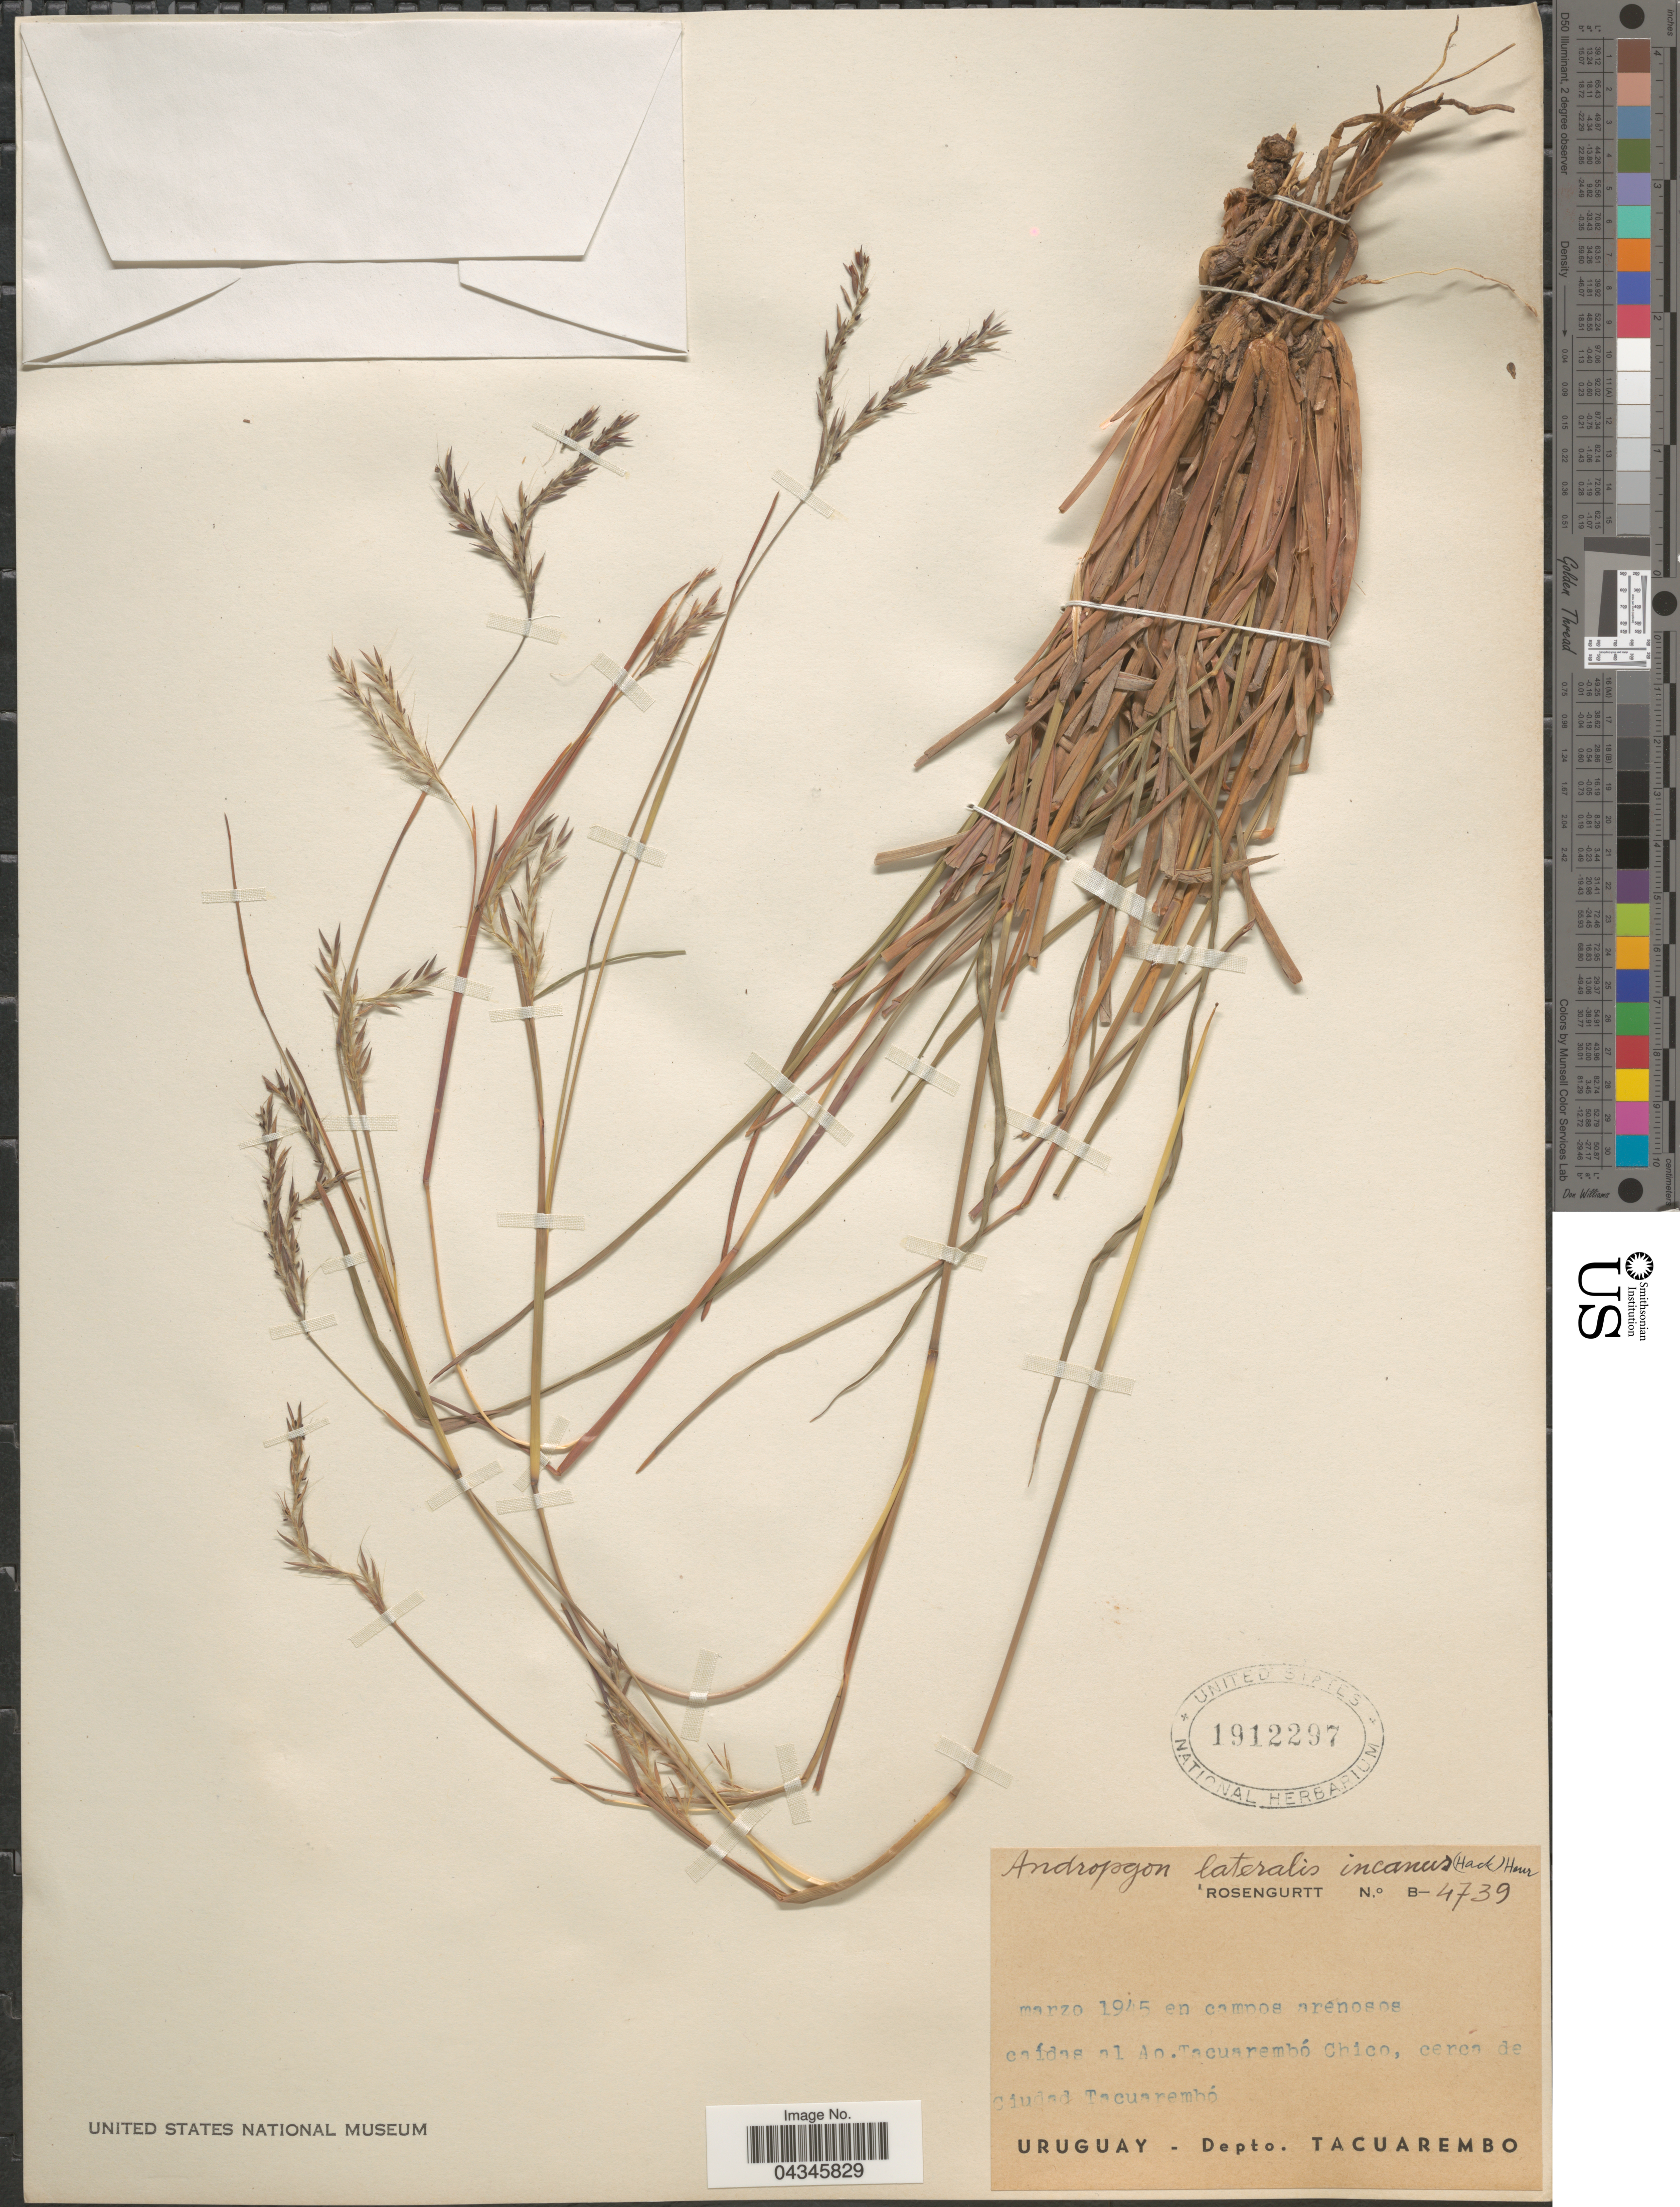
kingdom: Plantae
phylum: Tracheophyta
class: Liliopsida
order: Poales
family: Poaceae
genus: Andropogon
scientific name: Andropogon lateralis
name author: Nees in Mart.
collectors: Rosengurtt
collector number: B-4739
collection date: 1945-03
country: Uruguay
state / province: Tacuarembó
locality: En campos arenosos. Caídas al Ao. Tacuarembó Chico, cerca de ciudad Tacuarembó. Dept. Tacuarembo.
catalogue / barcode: US 1912297